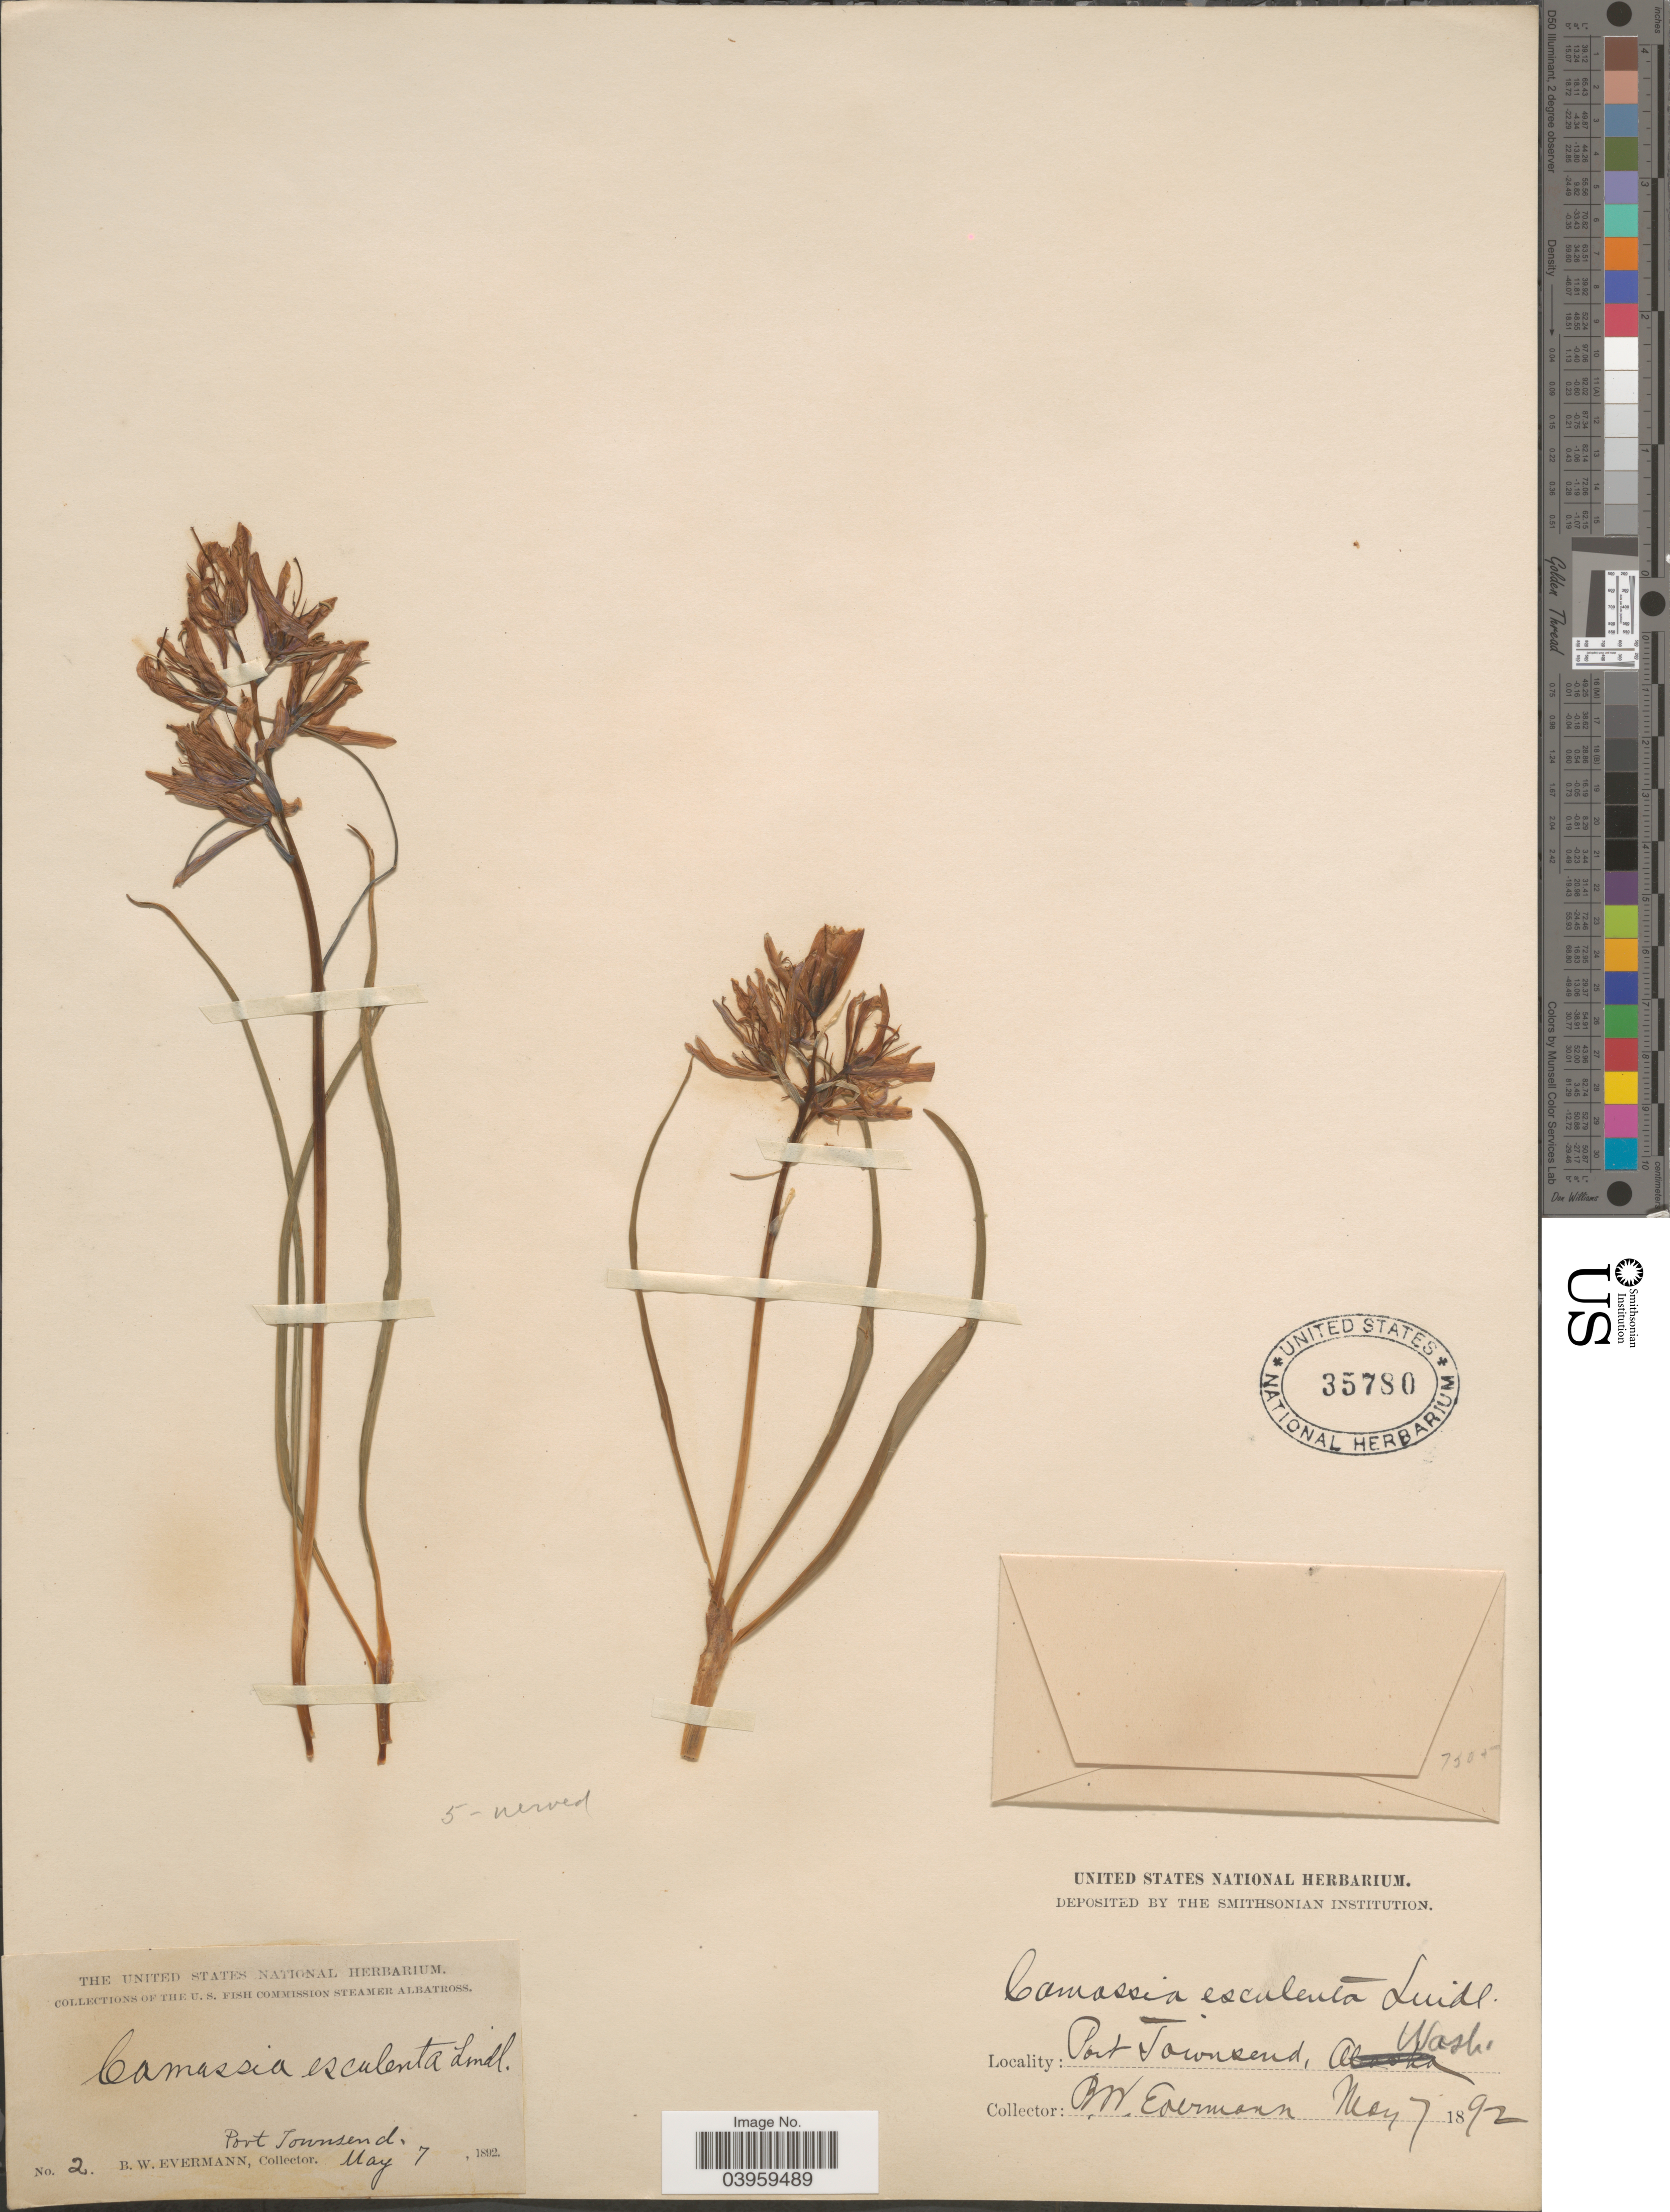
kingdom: Plantae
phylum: Tracheophyta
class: Liliopsida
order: Asparagales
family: Asparagaceae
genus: Camassia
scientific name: Camassia leichtlinii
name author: (Baker) S. Watson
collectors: B. W. Evermann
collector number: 2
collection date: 1892-05-07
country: United States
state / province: Washington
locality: Port Townsend.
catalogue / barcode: US 35780